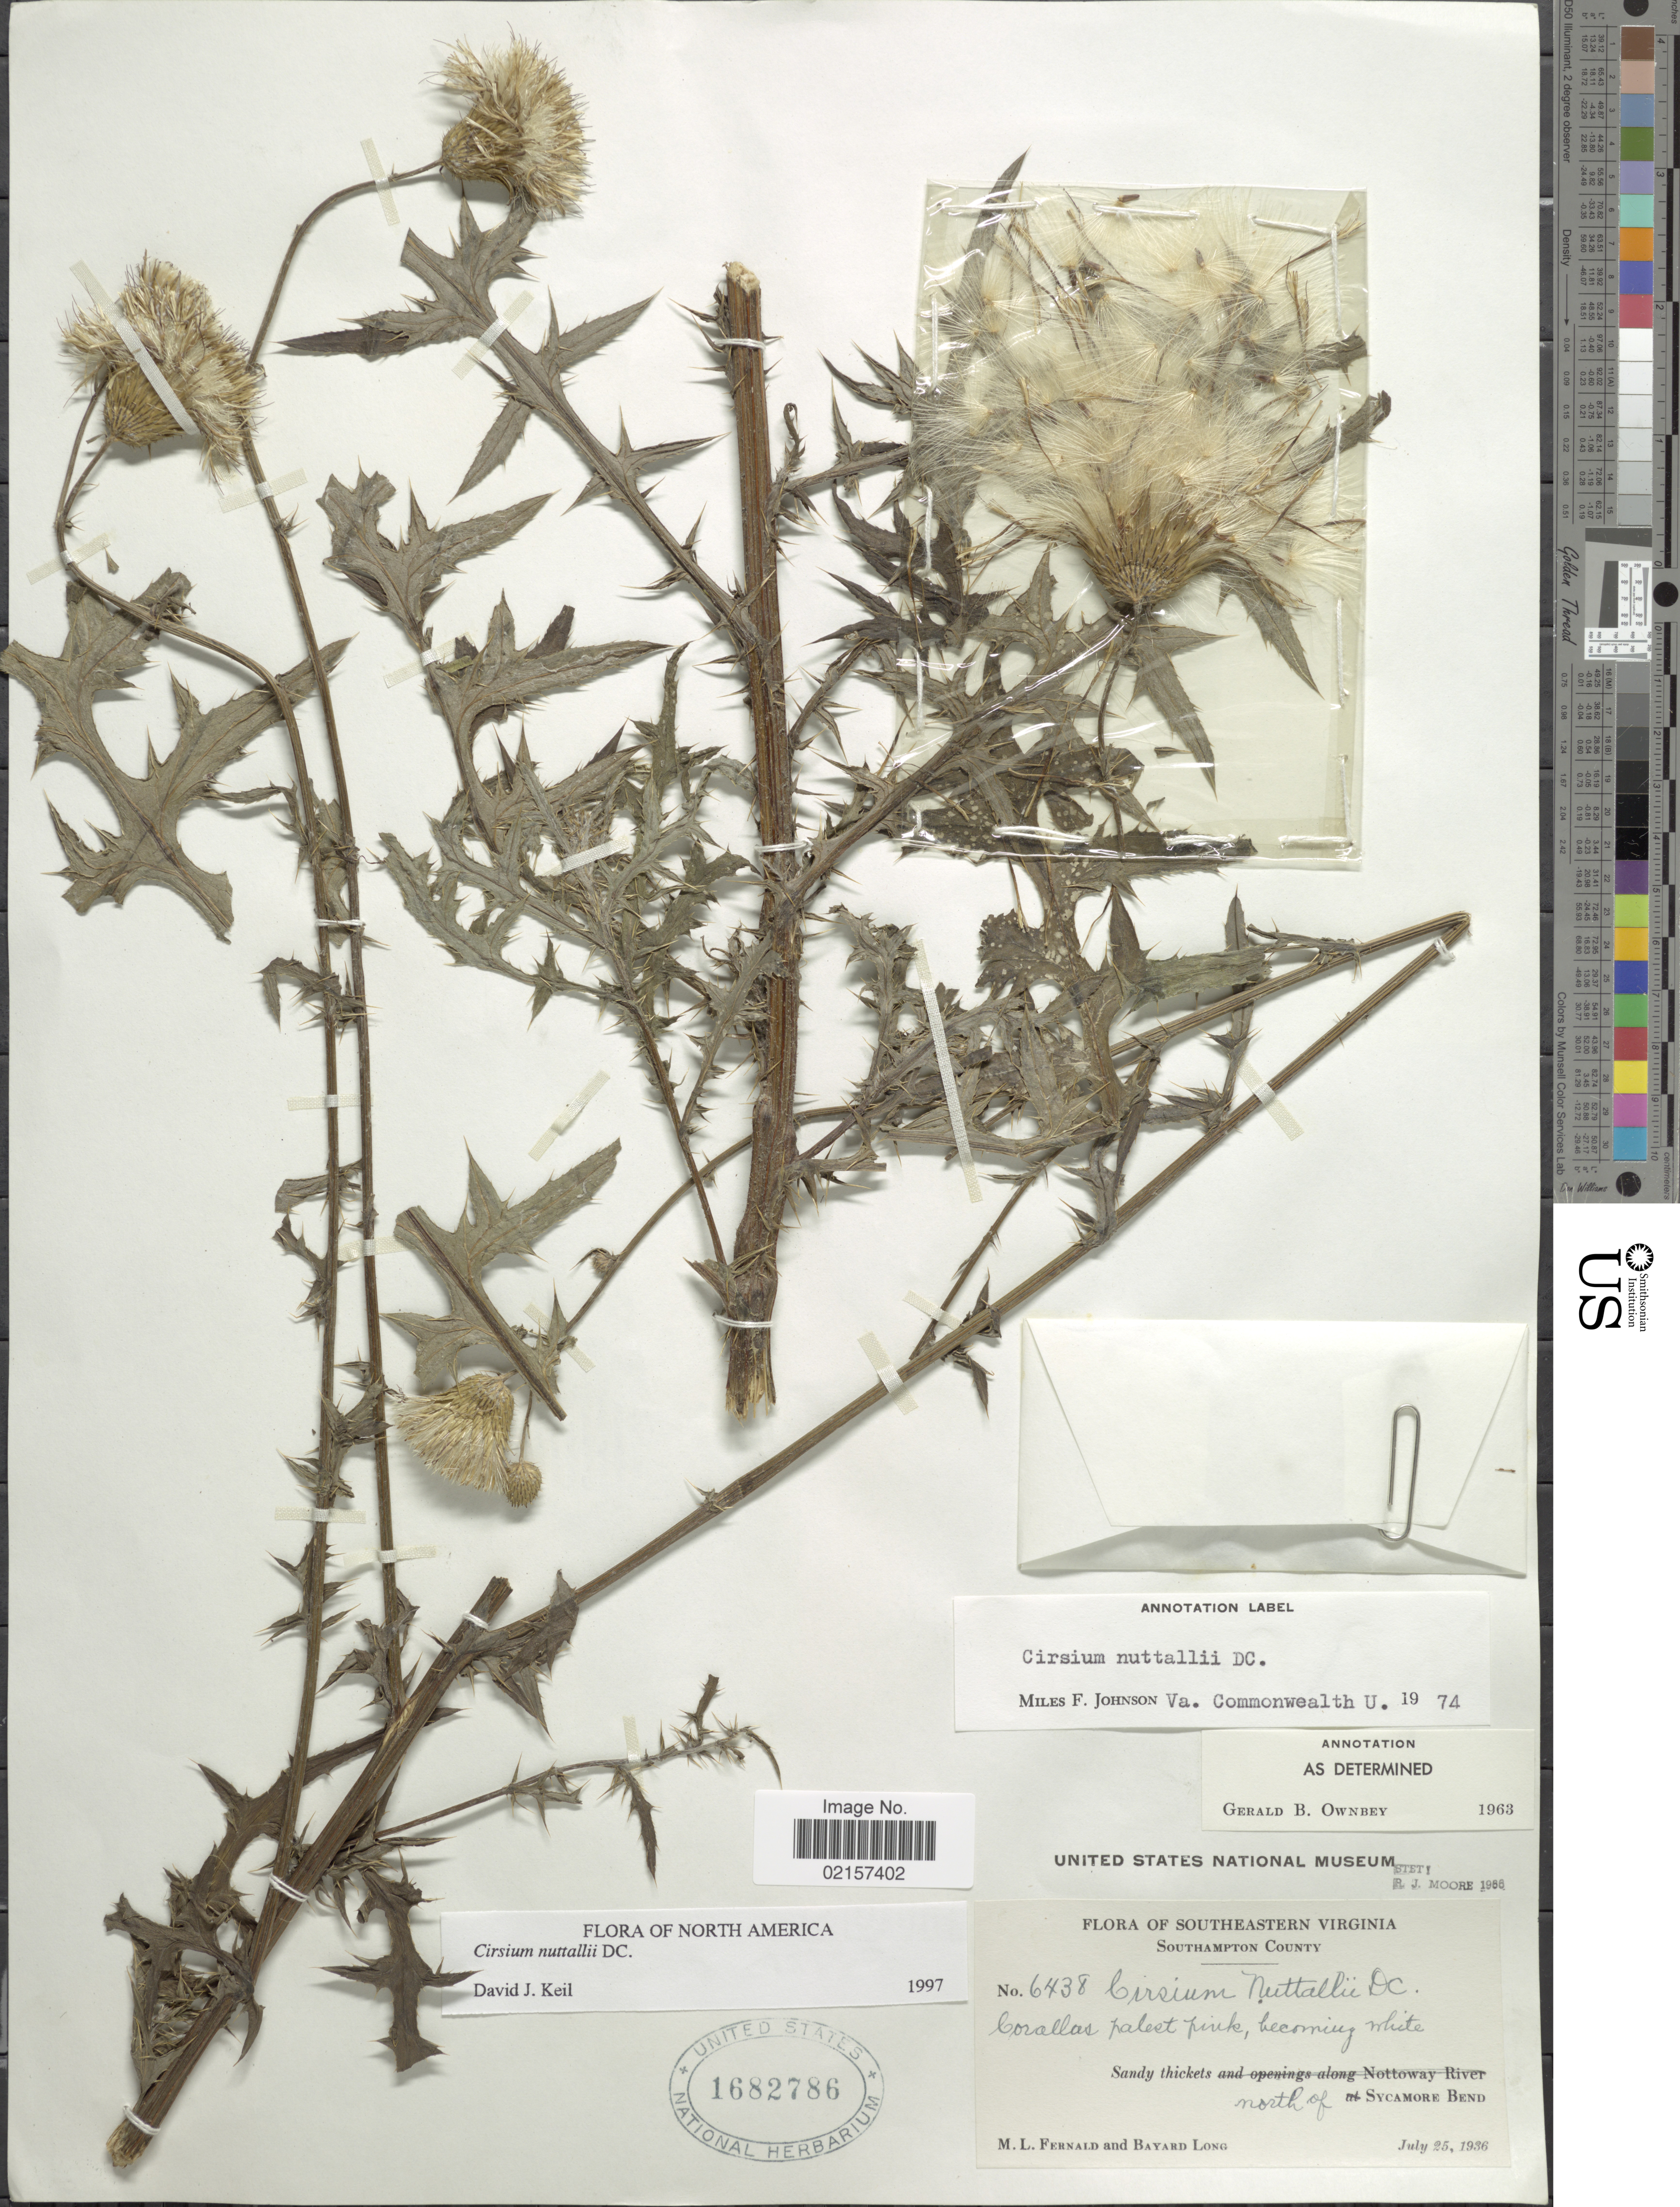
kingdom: Plantae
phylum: Tracheophyta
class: Magnoliopsida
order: Asterales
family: Asteraceae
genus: Cirsium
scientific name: Cirsium nuttali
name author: DC.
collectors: M. L. Fernald & B. Long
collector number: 6438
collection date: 1936-07-25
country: United States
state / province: Virginia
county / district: Southampton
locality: Southeastern Virginia, Southampton County, Sandy thicket, north of Sycamore Bend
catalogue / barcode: US 1682786